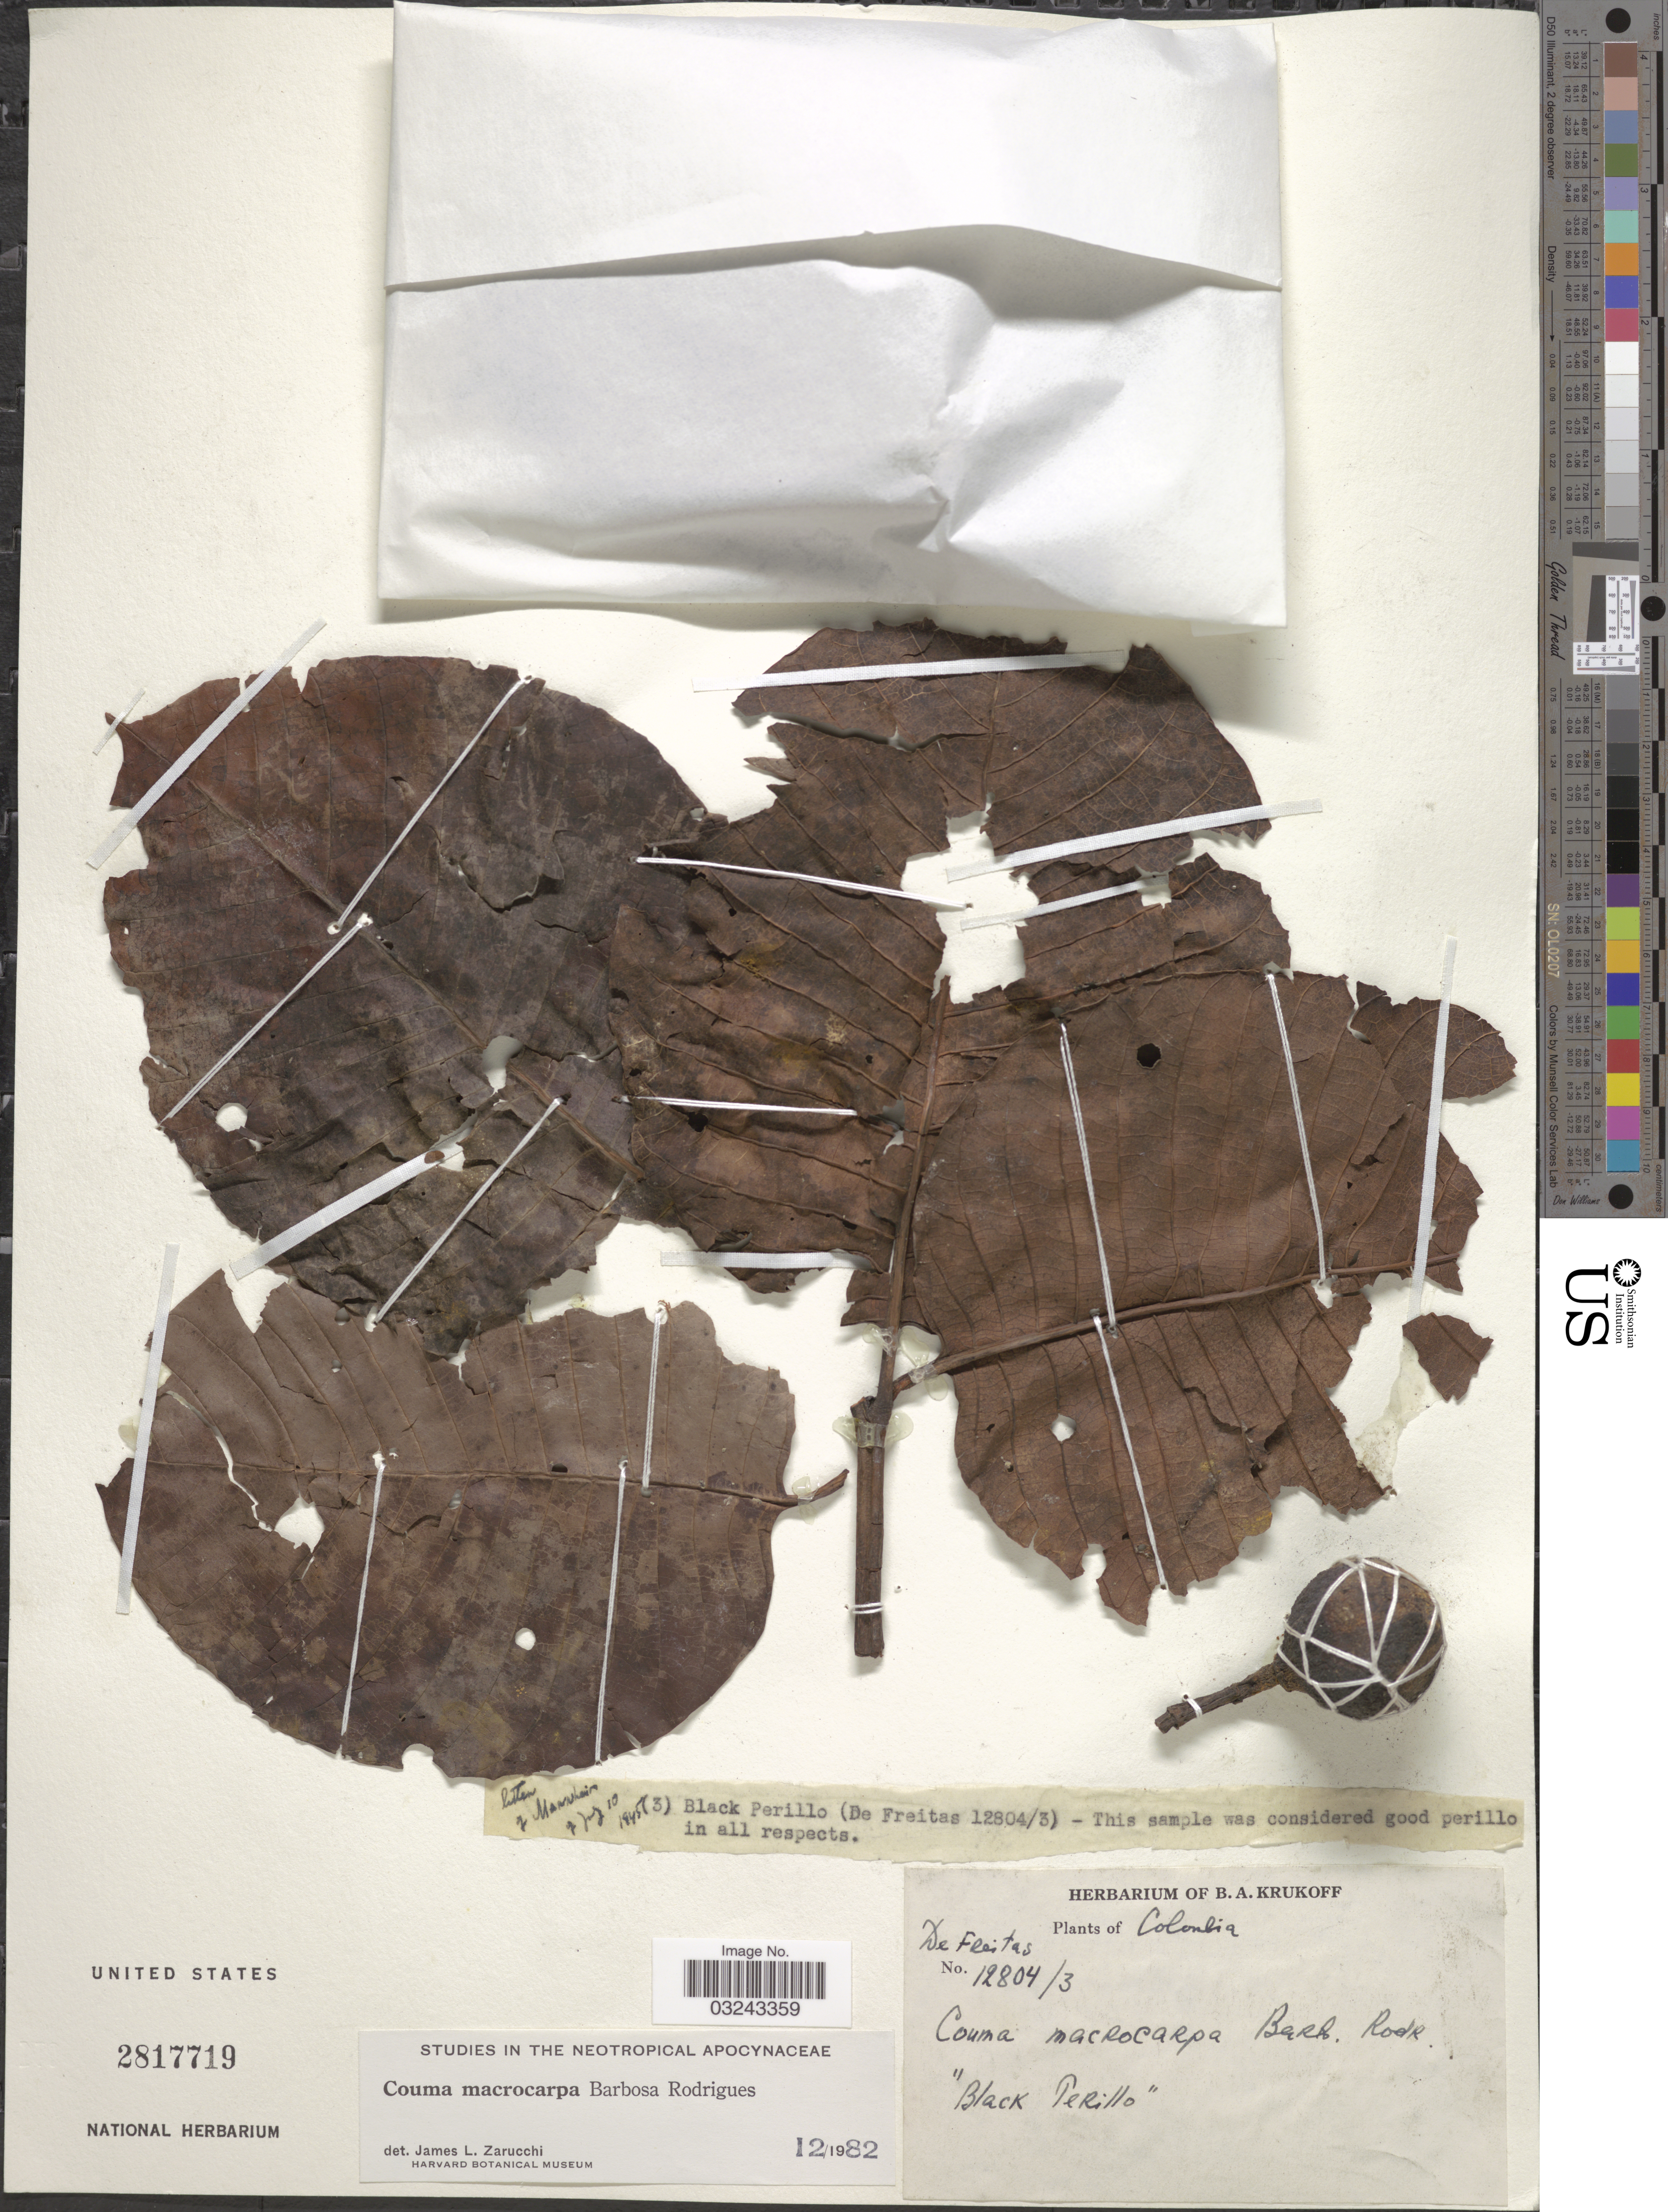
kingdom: Plantae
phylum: Tracheophyta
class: Magnoliopsida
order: Gentianales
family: Apocynaceae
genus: Couma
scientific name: Couma macrocarpa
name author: Barb. Rodr.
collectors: De Freitas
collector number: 12804/3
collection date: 1945-07-10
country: Colombia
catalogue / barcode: US 2817719